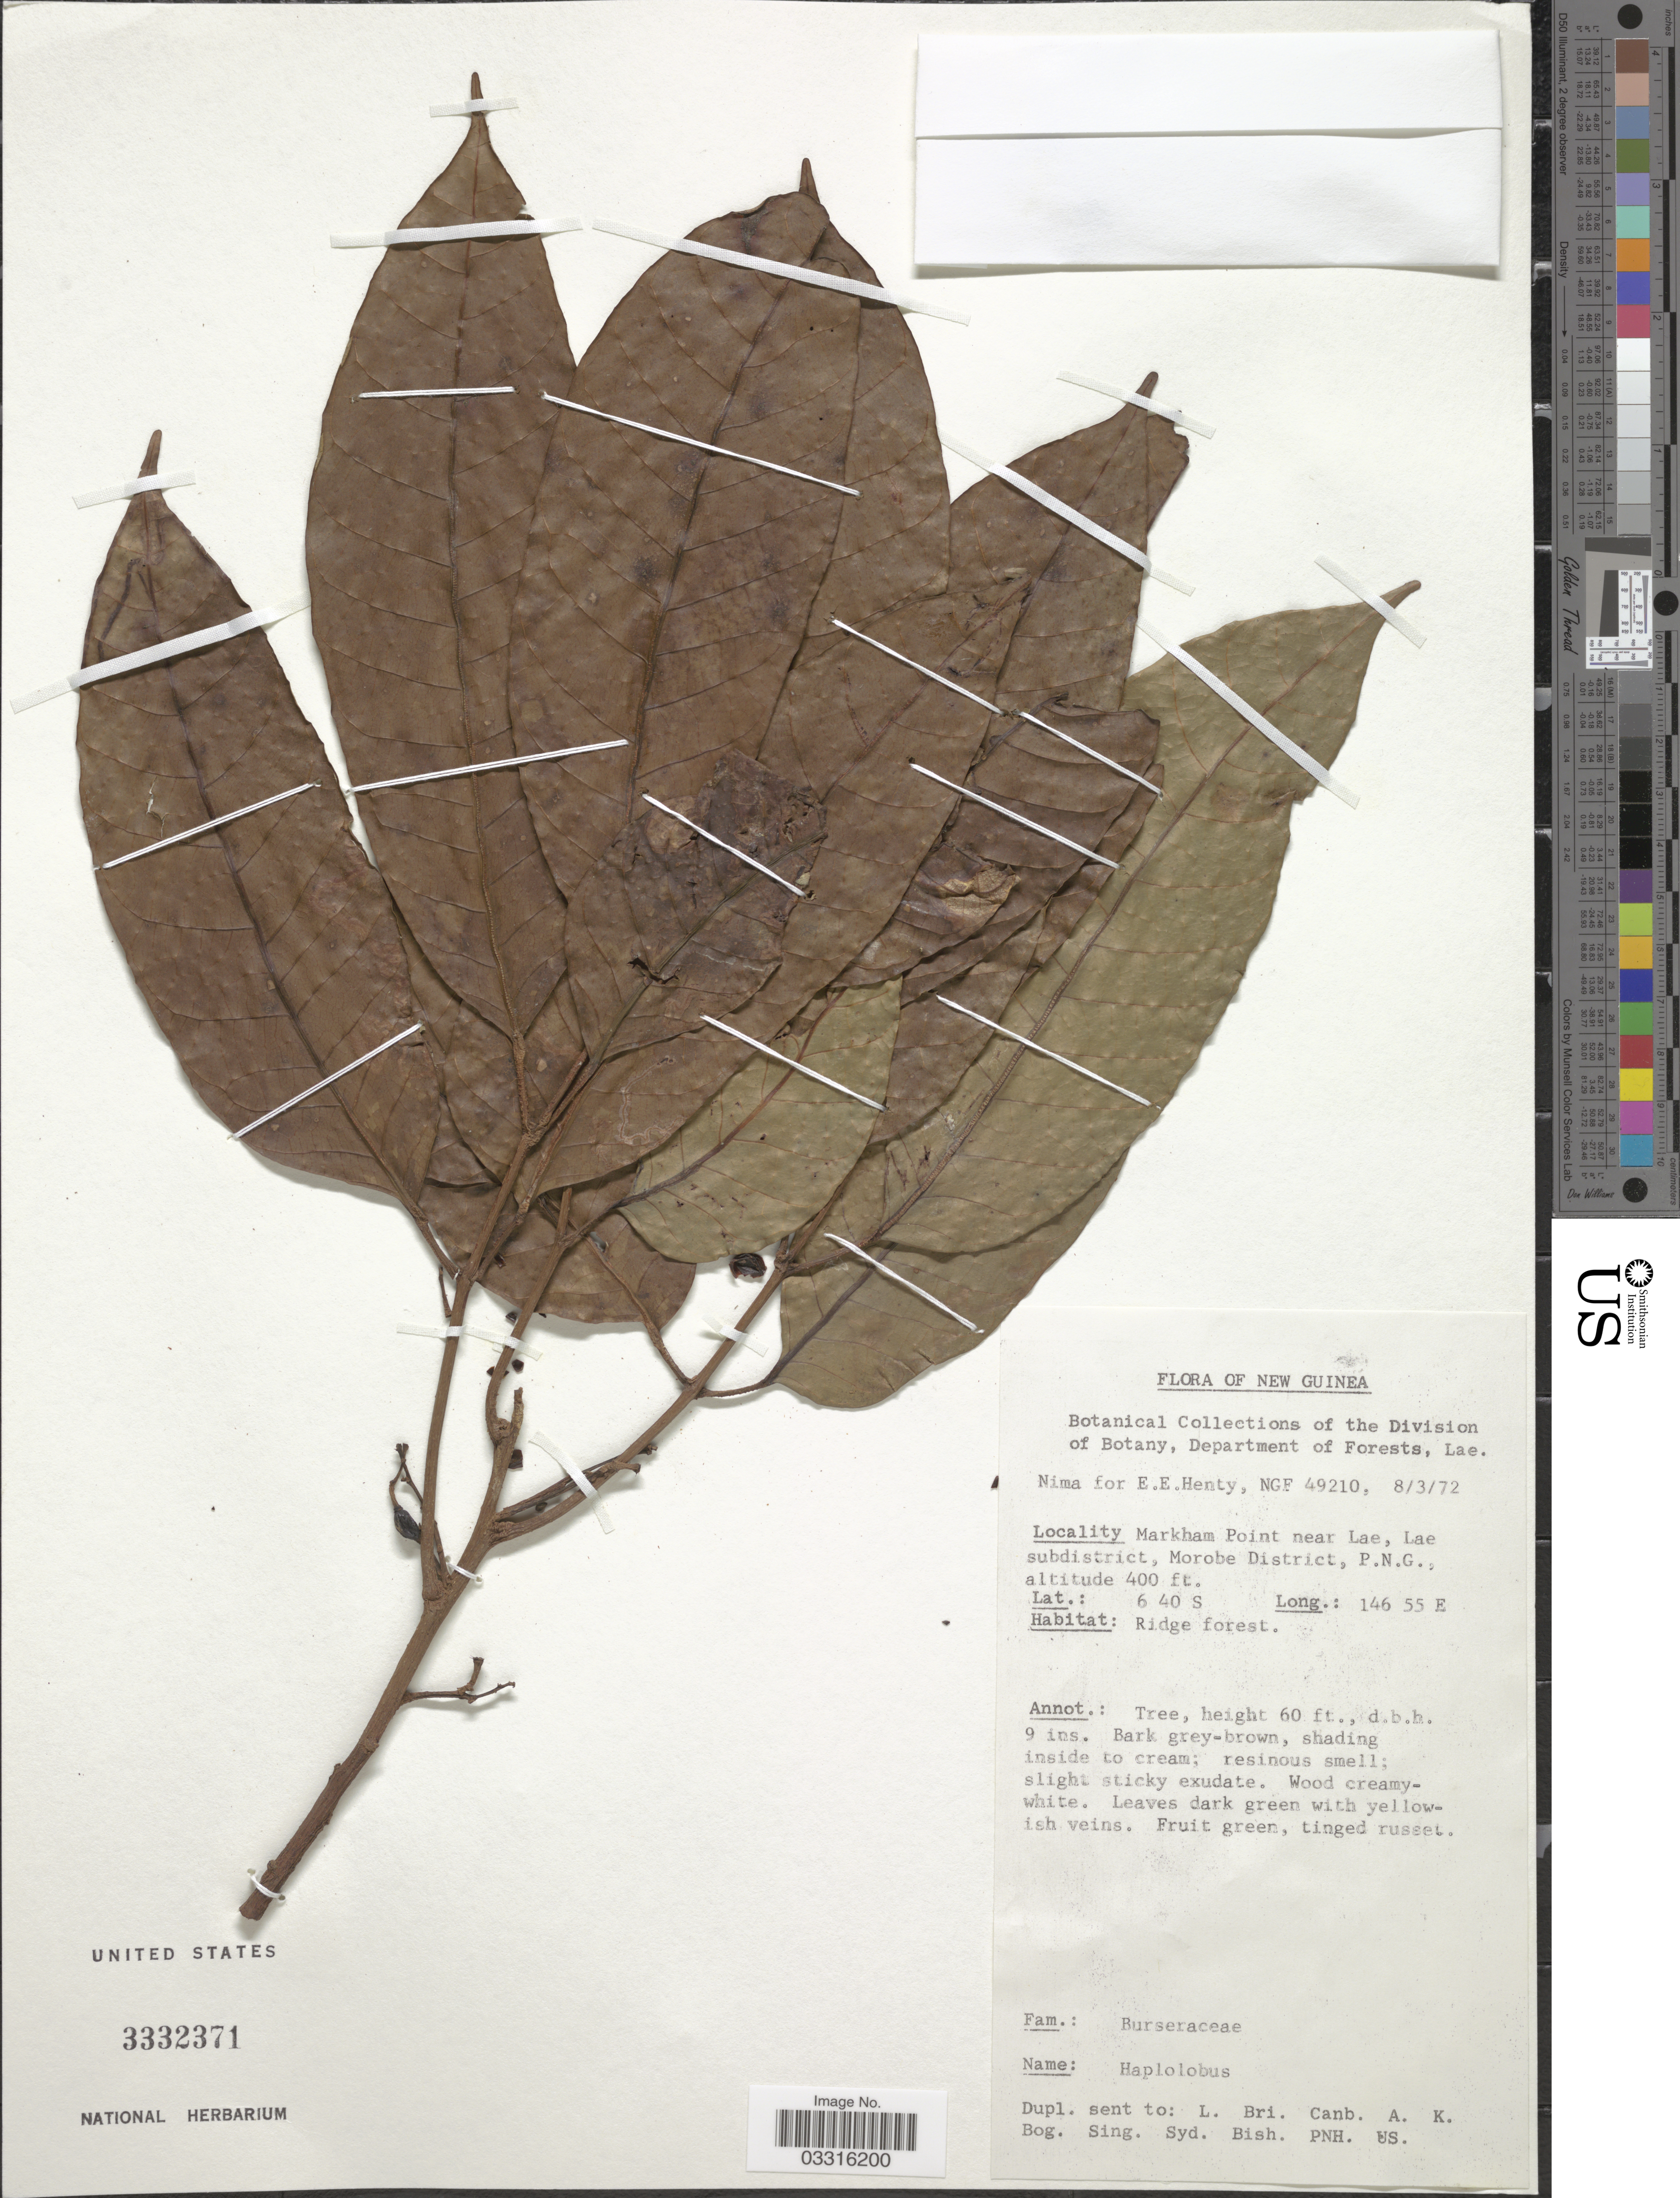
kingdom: Plantae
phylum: Tracheophyta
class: Magnoliopsida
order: Sapindales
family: Burseraceae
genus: Haplolobus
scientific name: Haplolobus sp.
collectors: E. Henty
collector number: NGF49210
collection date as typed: Transcribed d/m/y: 8/3/72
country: Papua New Guinea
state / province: Morobe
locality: New Guinea, Markham Point near Lae, Lae subdistrict, Morobe district, P.N.G.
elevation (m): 122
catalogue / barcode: US 3332371